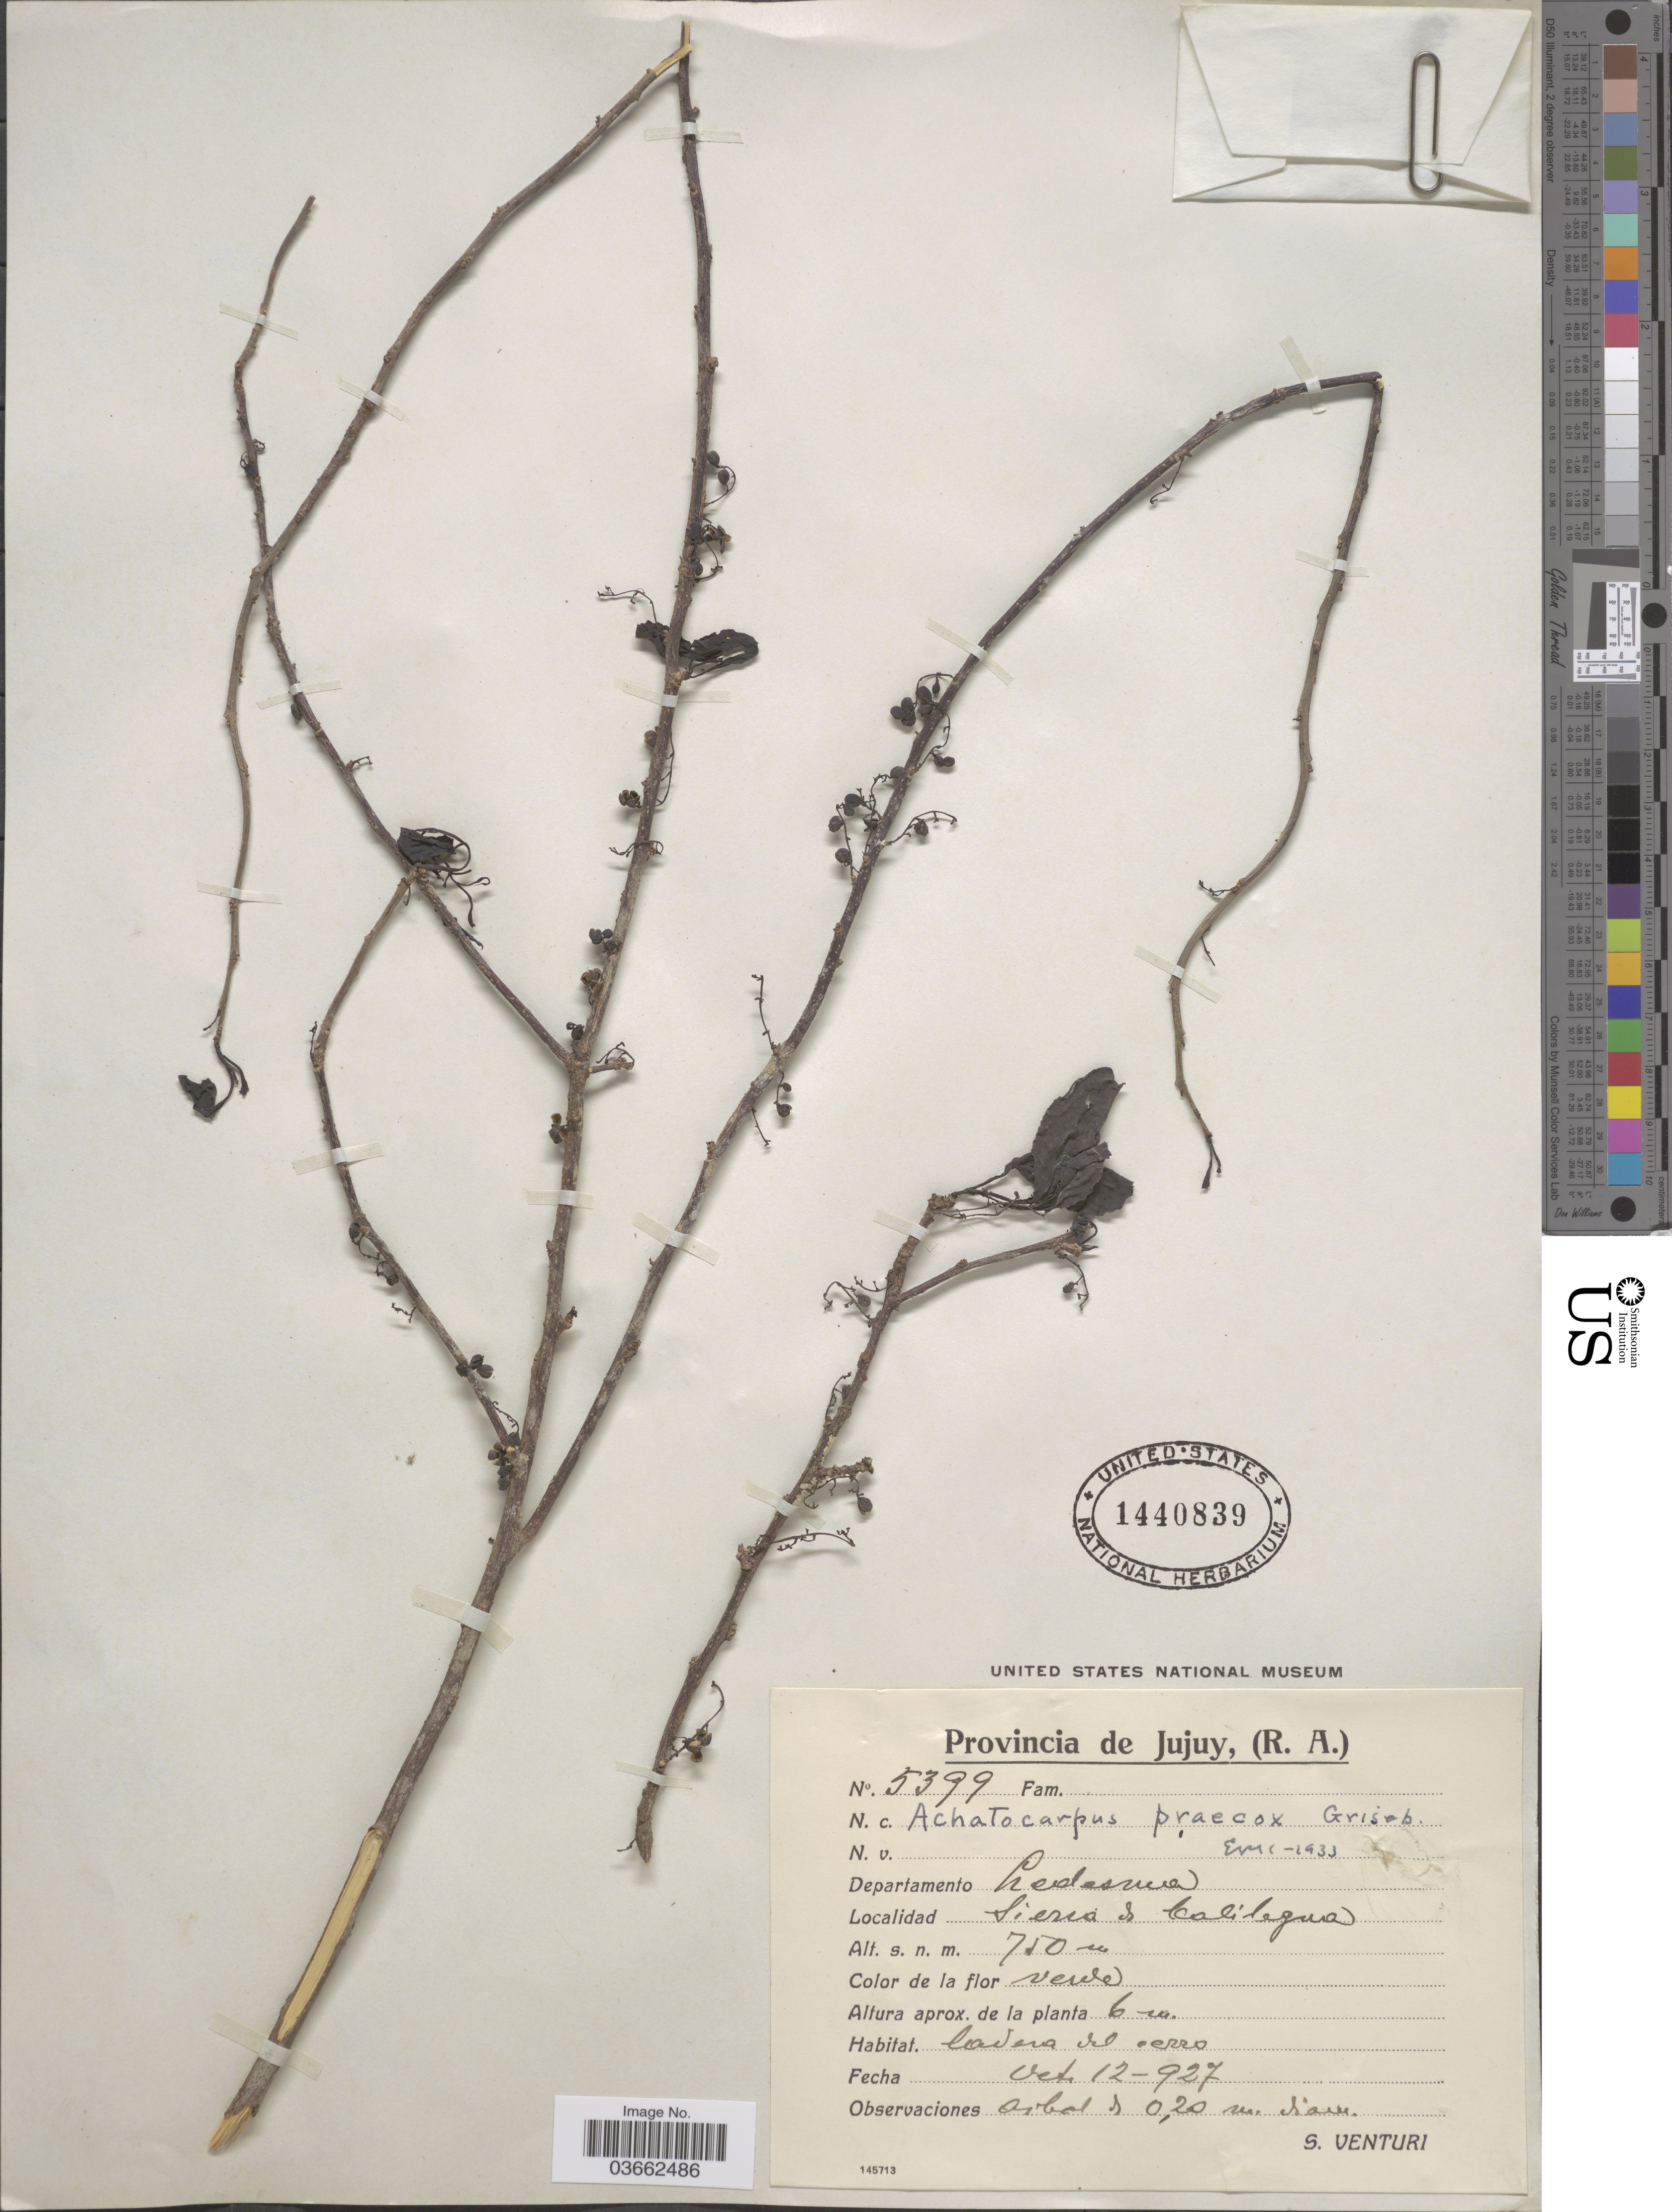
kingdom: Plantae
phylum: Tracheophyta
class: Magnoliopsida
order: Caryophyllales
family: Achatocarpaceae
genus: Achatocarpus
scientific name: Achatocarpus praecox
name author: Griseb.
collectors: S. Venturi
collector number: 5399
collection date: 1927-10-12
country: Argentina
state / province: Jujuy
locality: Departamento Ledesma, Sierra de Calilegua.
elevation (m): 750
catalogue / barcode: US 1440839